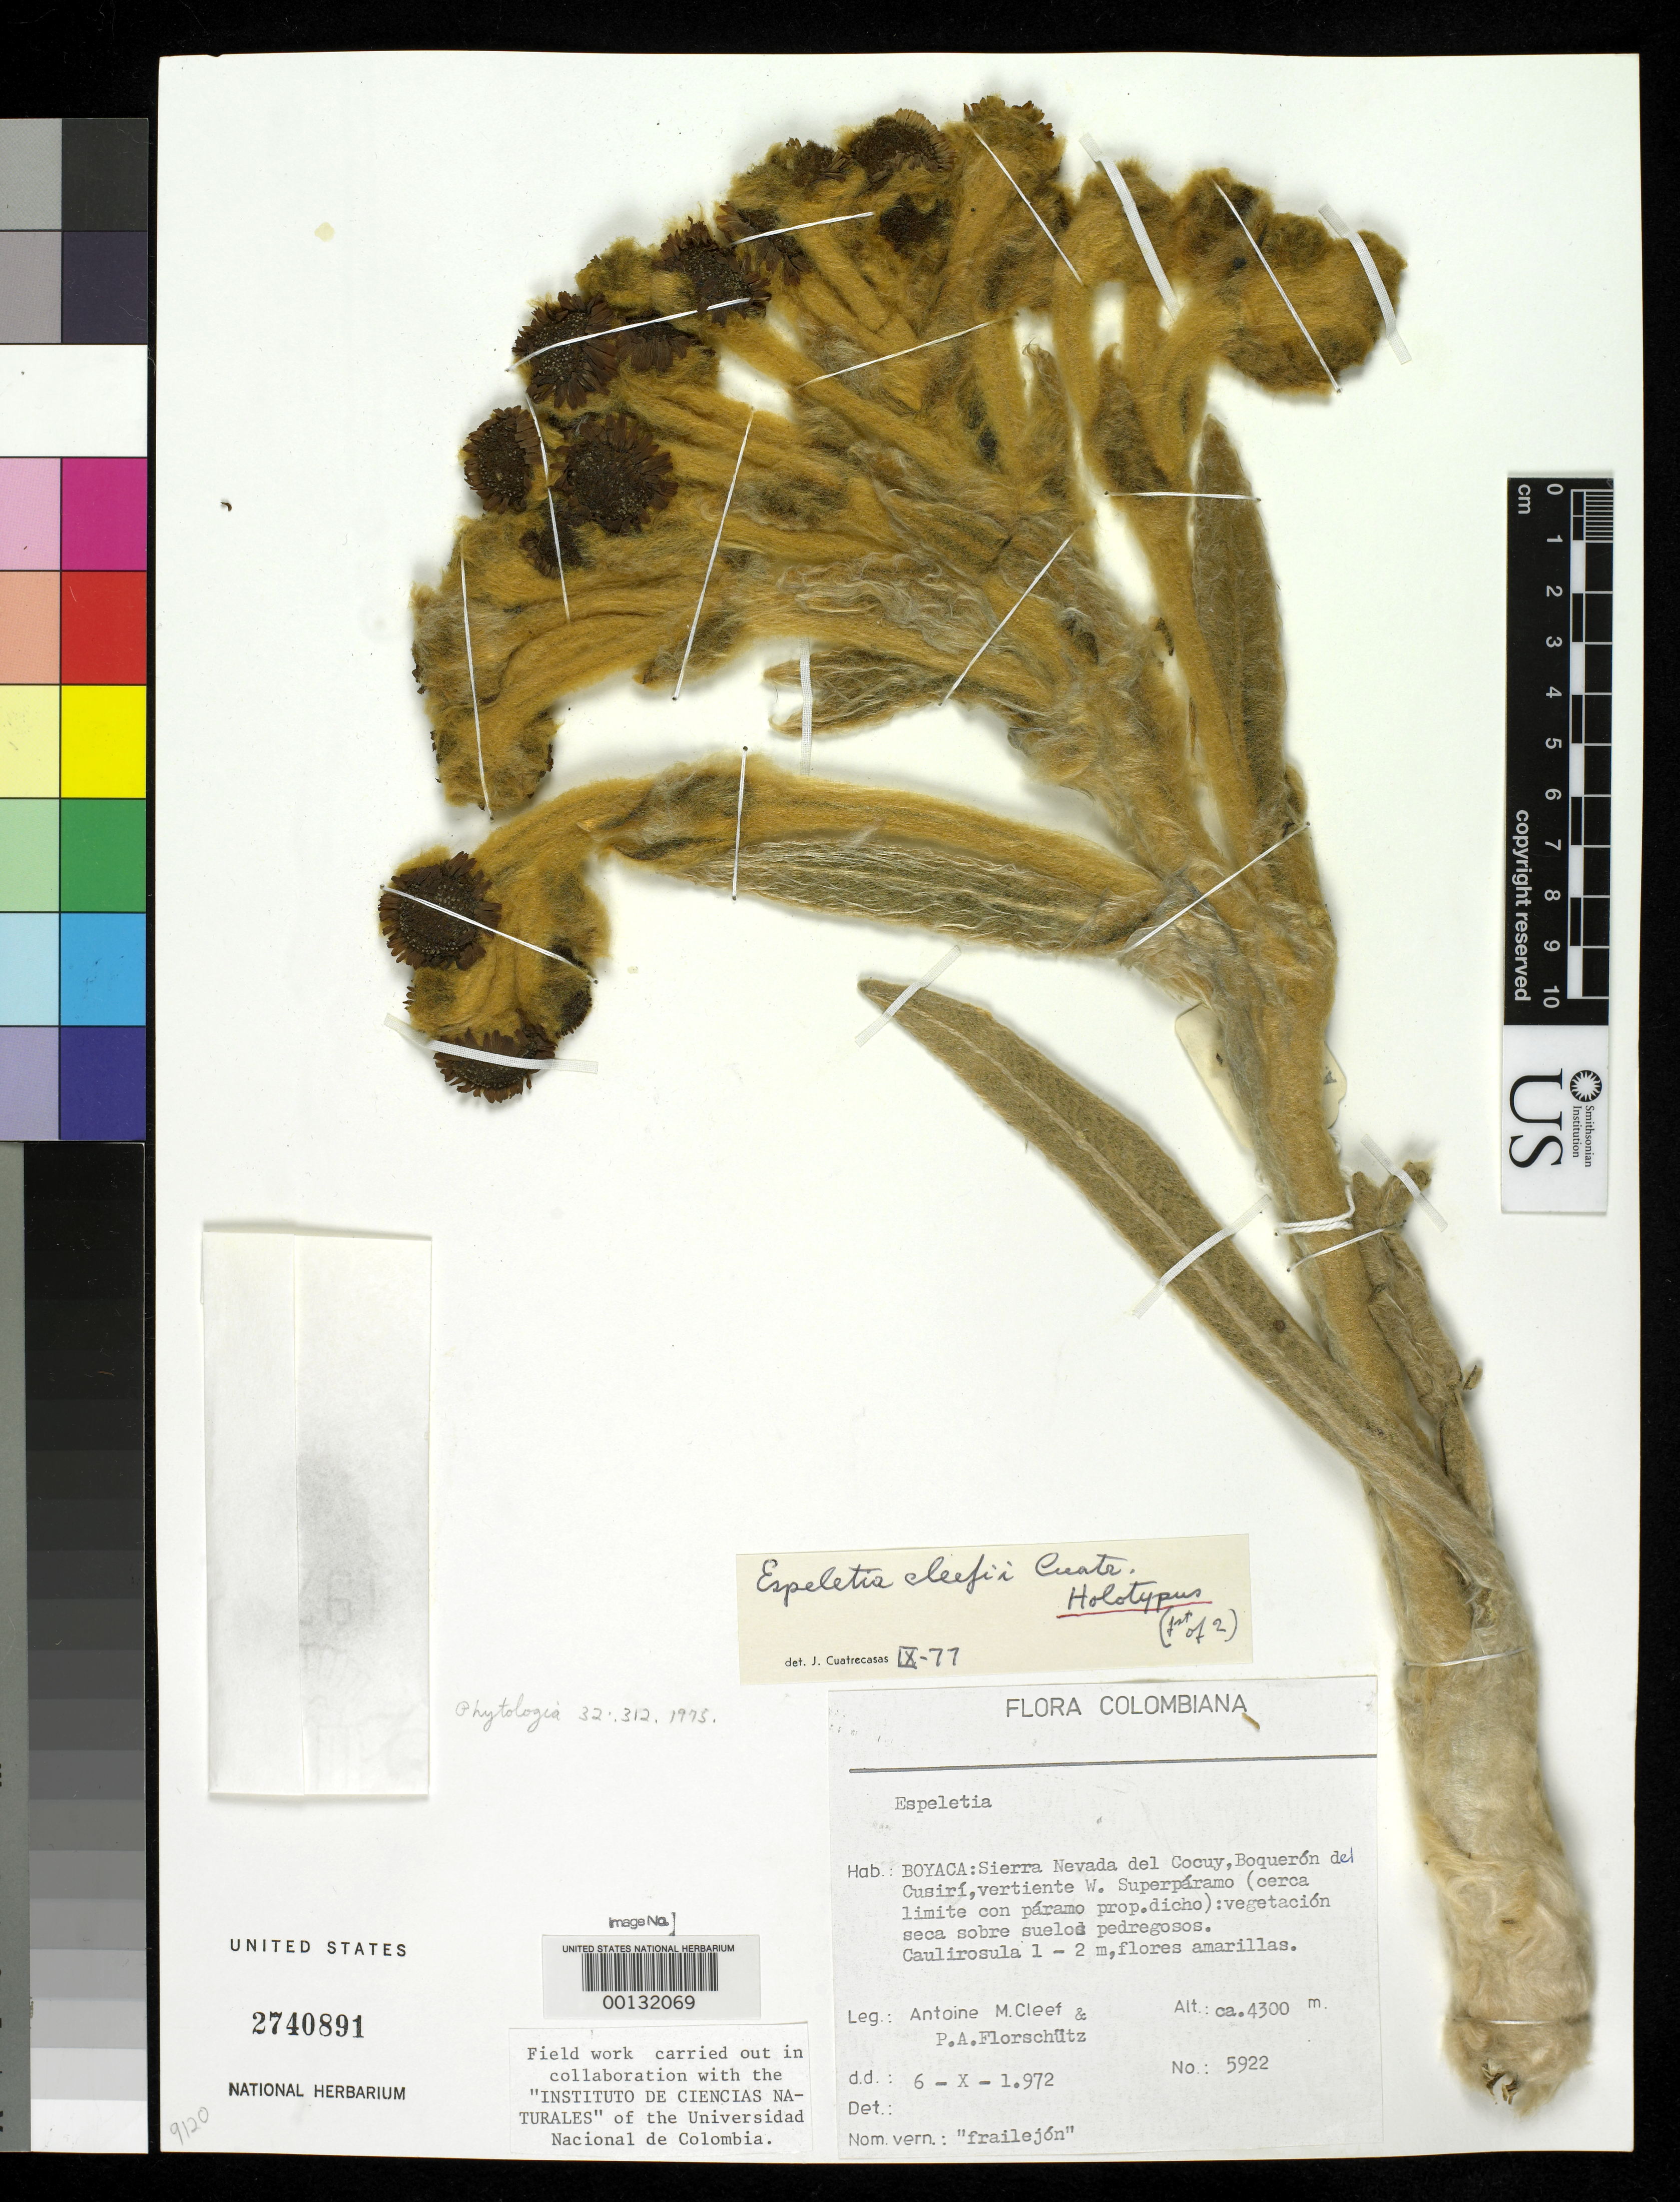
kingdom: Plantae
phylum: Tracheophyta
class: Magnoliopsida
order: Asterales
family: Asteraceae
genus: Espeletia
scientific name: Espeletia cleefii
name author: Cuatrec.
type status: Holotype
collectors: A. M. Cleef & P. Florschütz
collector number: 5922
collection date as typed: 06 Oct 1972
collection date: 1972-10-06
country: Colombia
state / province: Boyacá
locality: Sierra Nevada del Cocuy, Boqueron del Cusiri.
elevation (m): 4300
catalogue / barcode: US 2740891